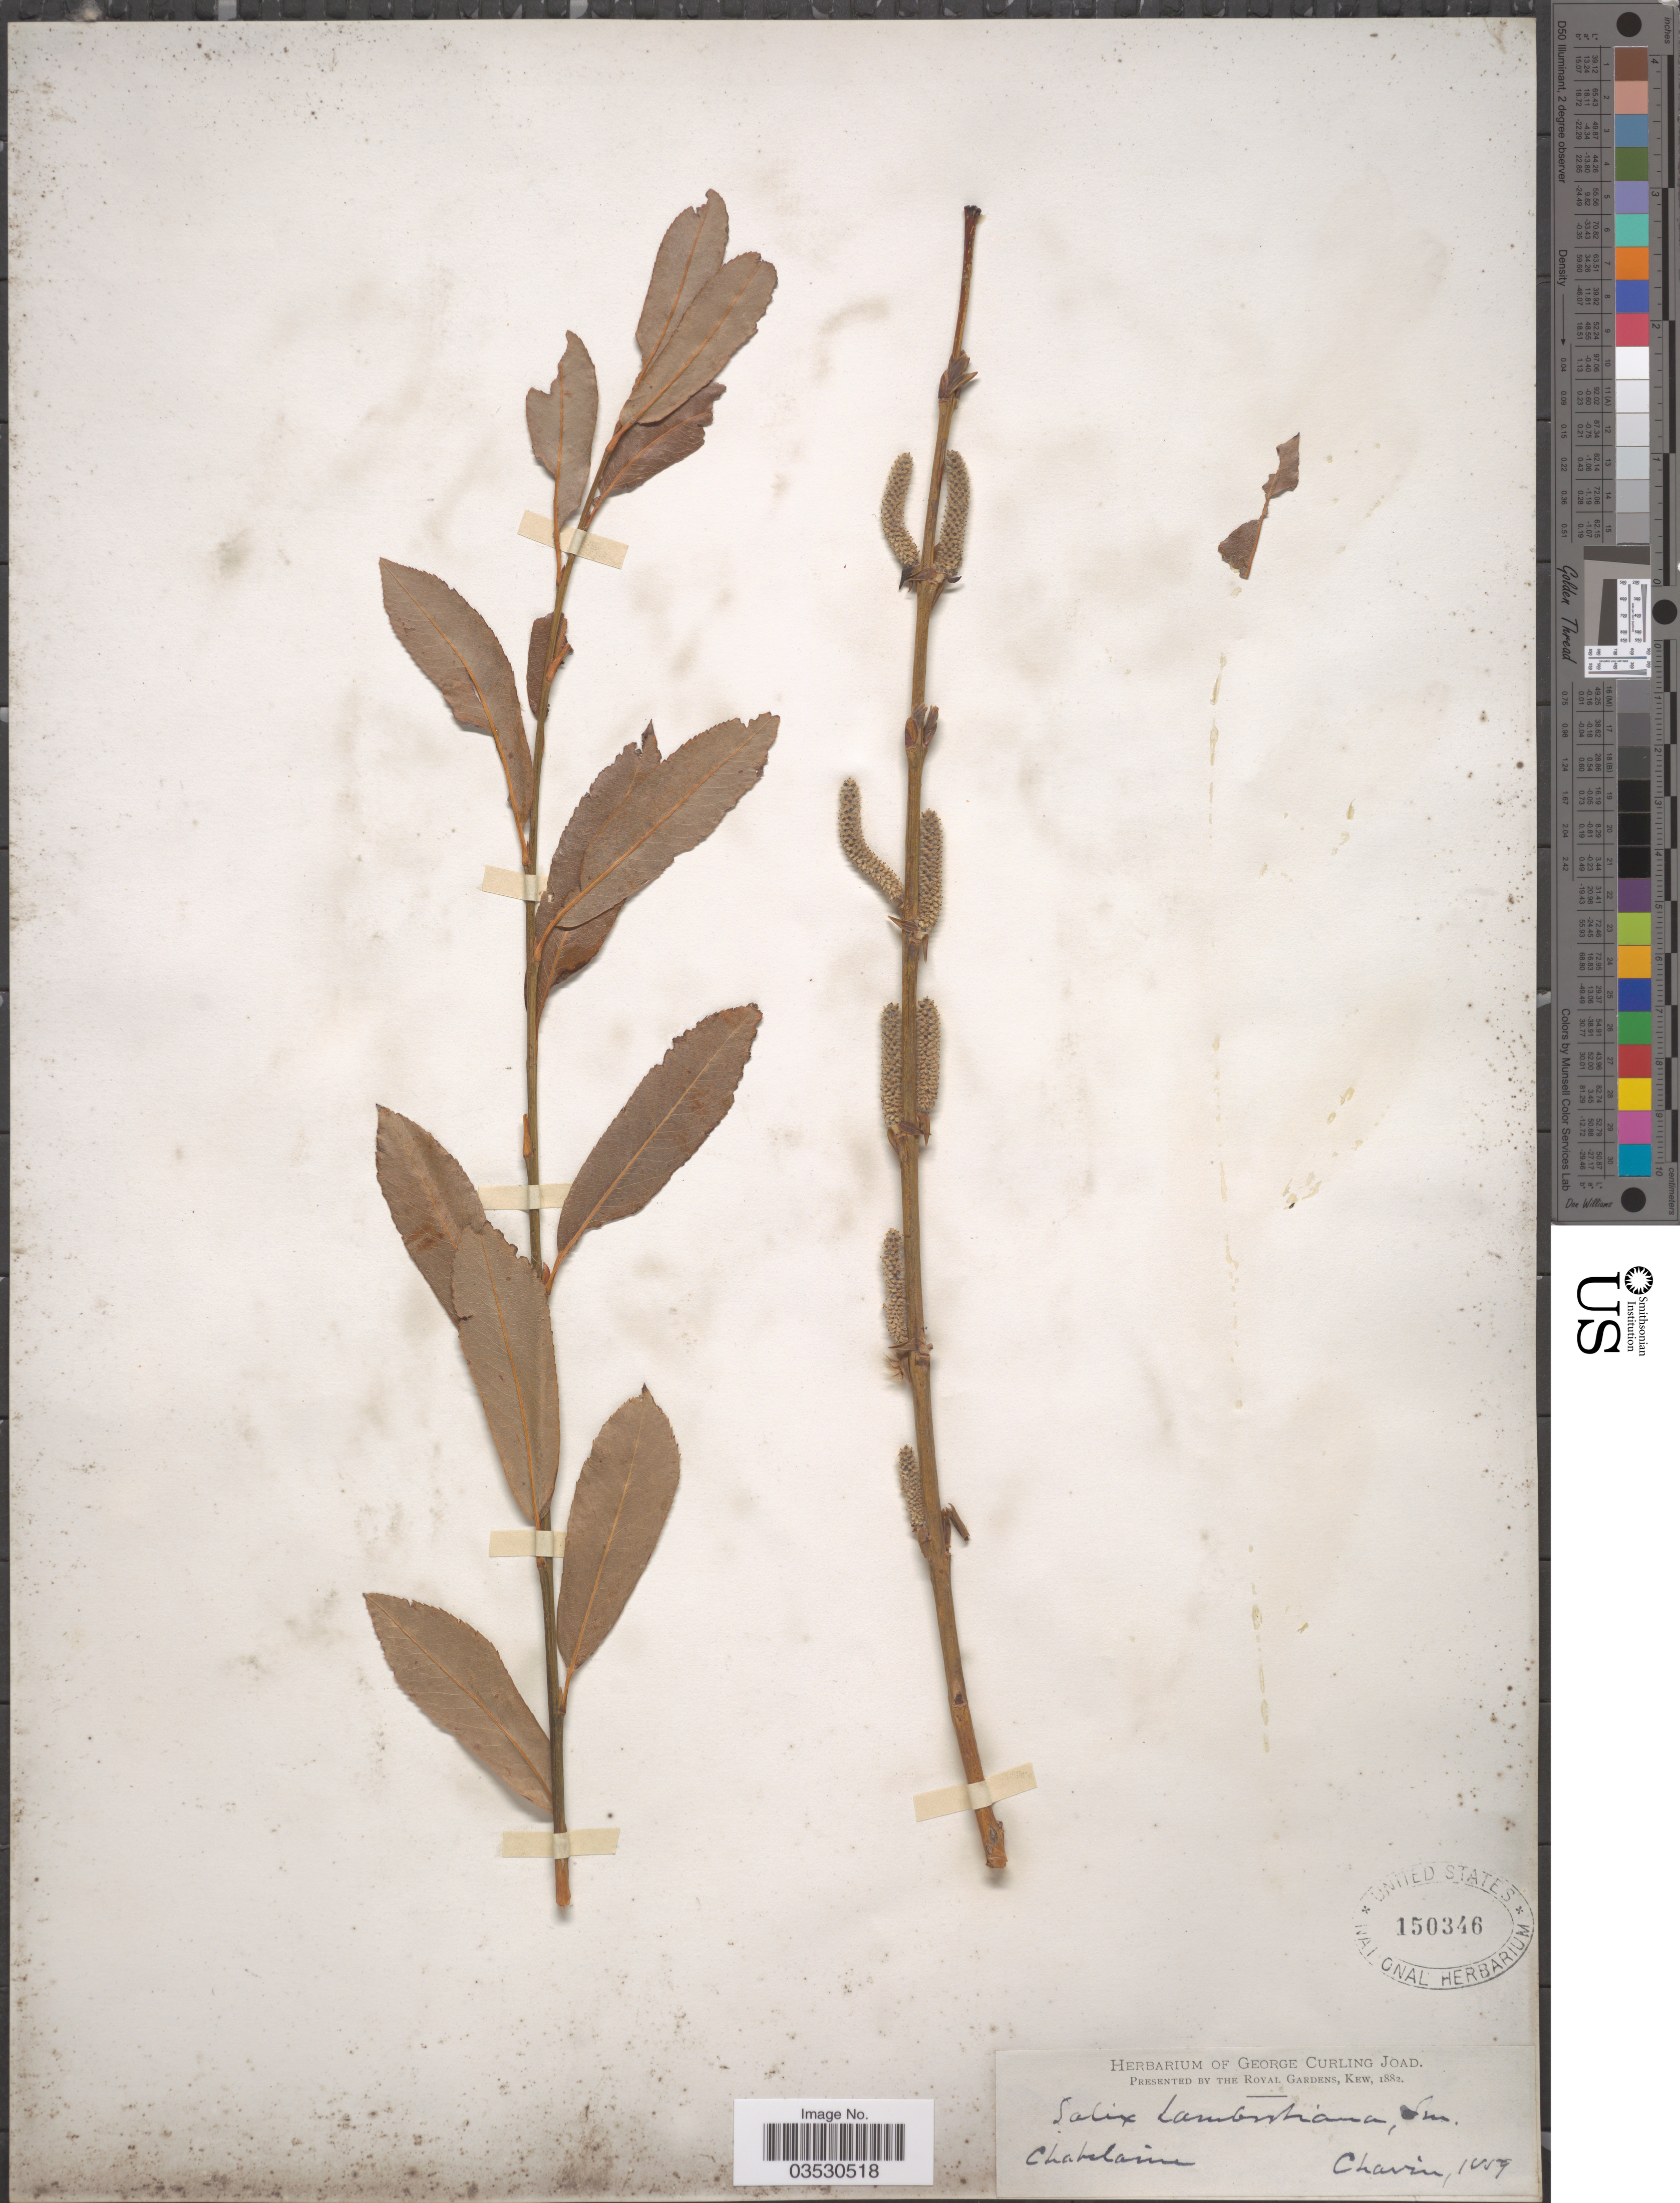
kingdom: Plantae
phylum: Tracheophyta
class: Magnoliopsida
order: Malpighiales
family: Salicaceae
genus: Salix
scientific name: Salix lambertiana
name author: Sm.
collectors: -. Chavin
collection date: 1859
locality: Chabelaime [interpreted].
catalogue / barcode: US 150346